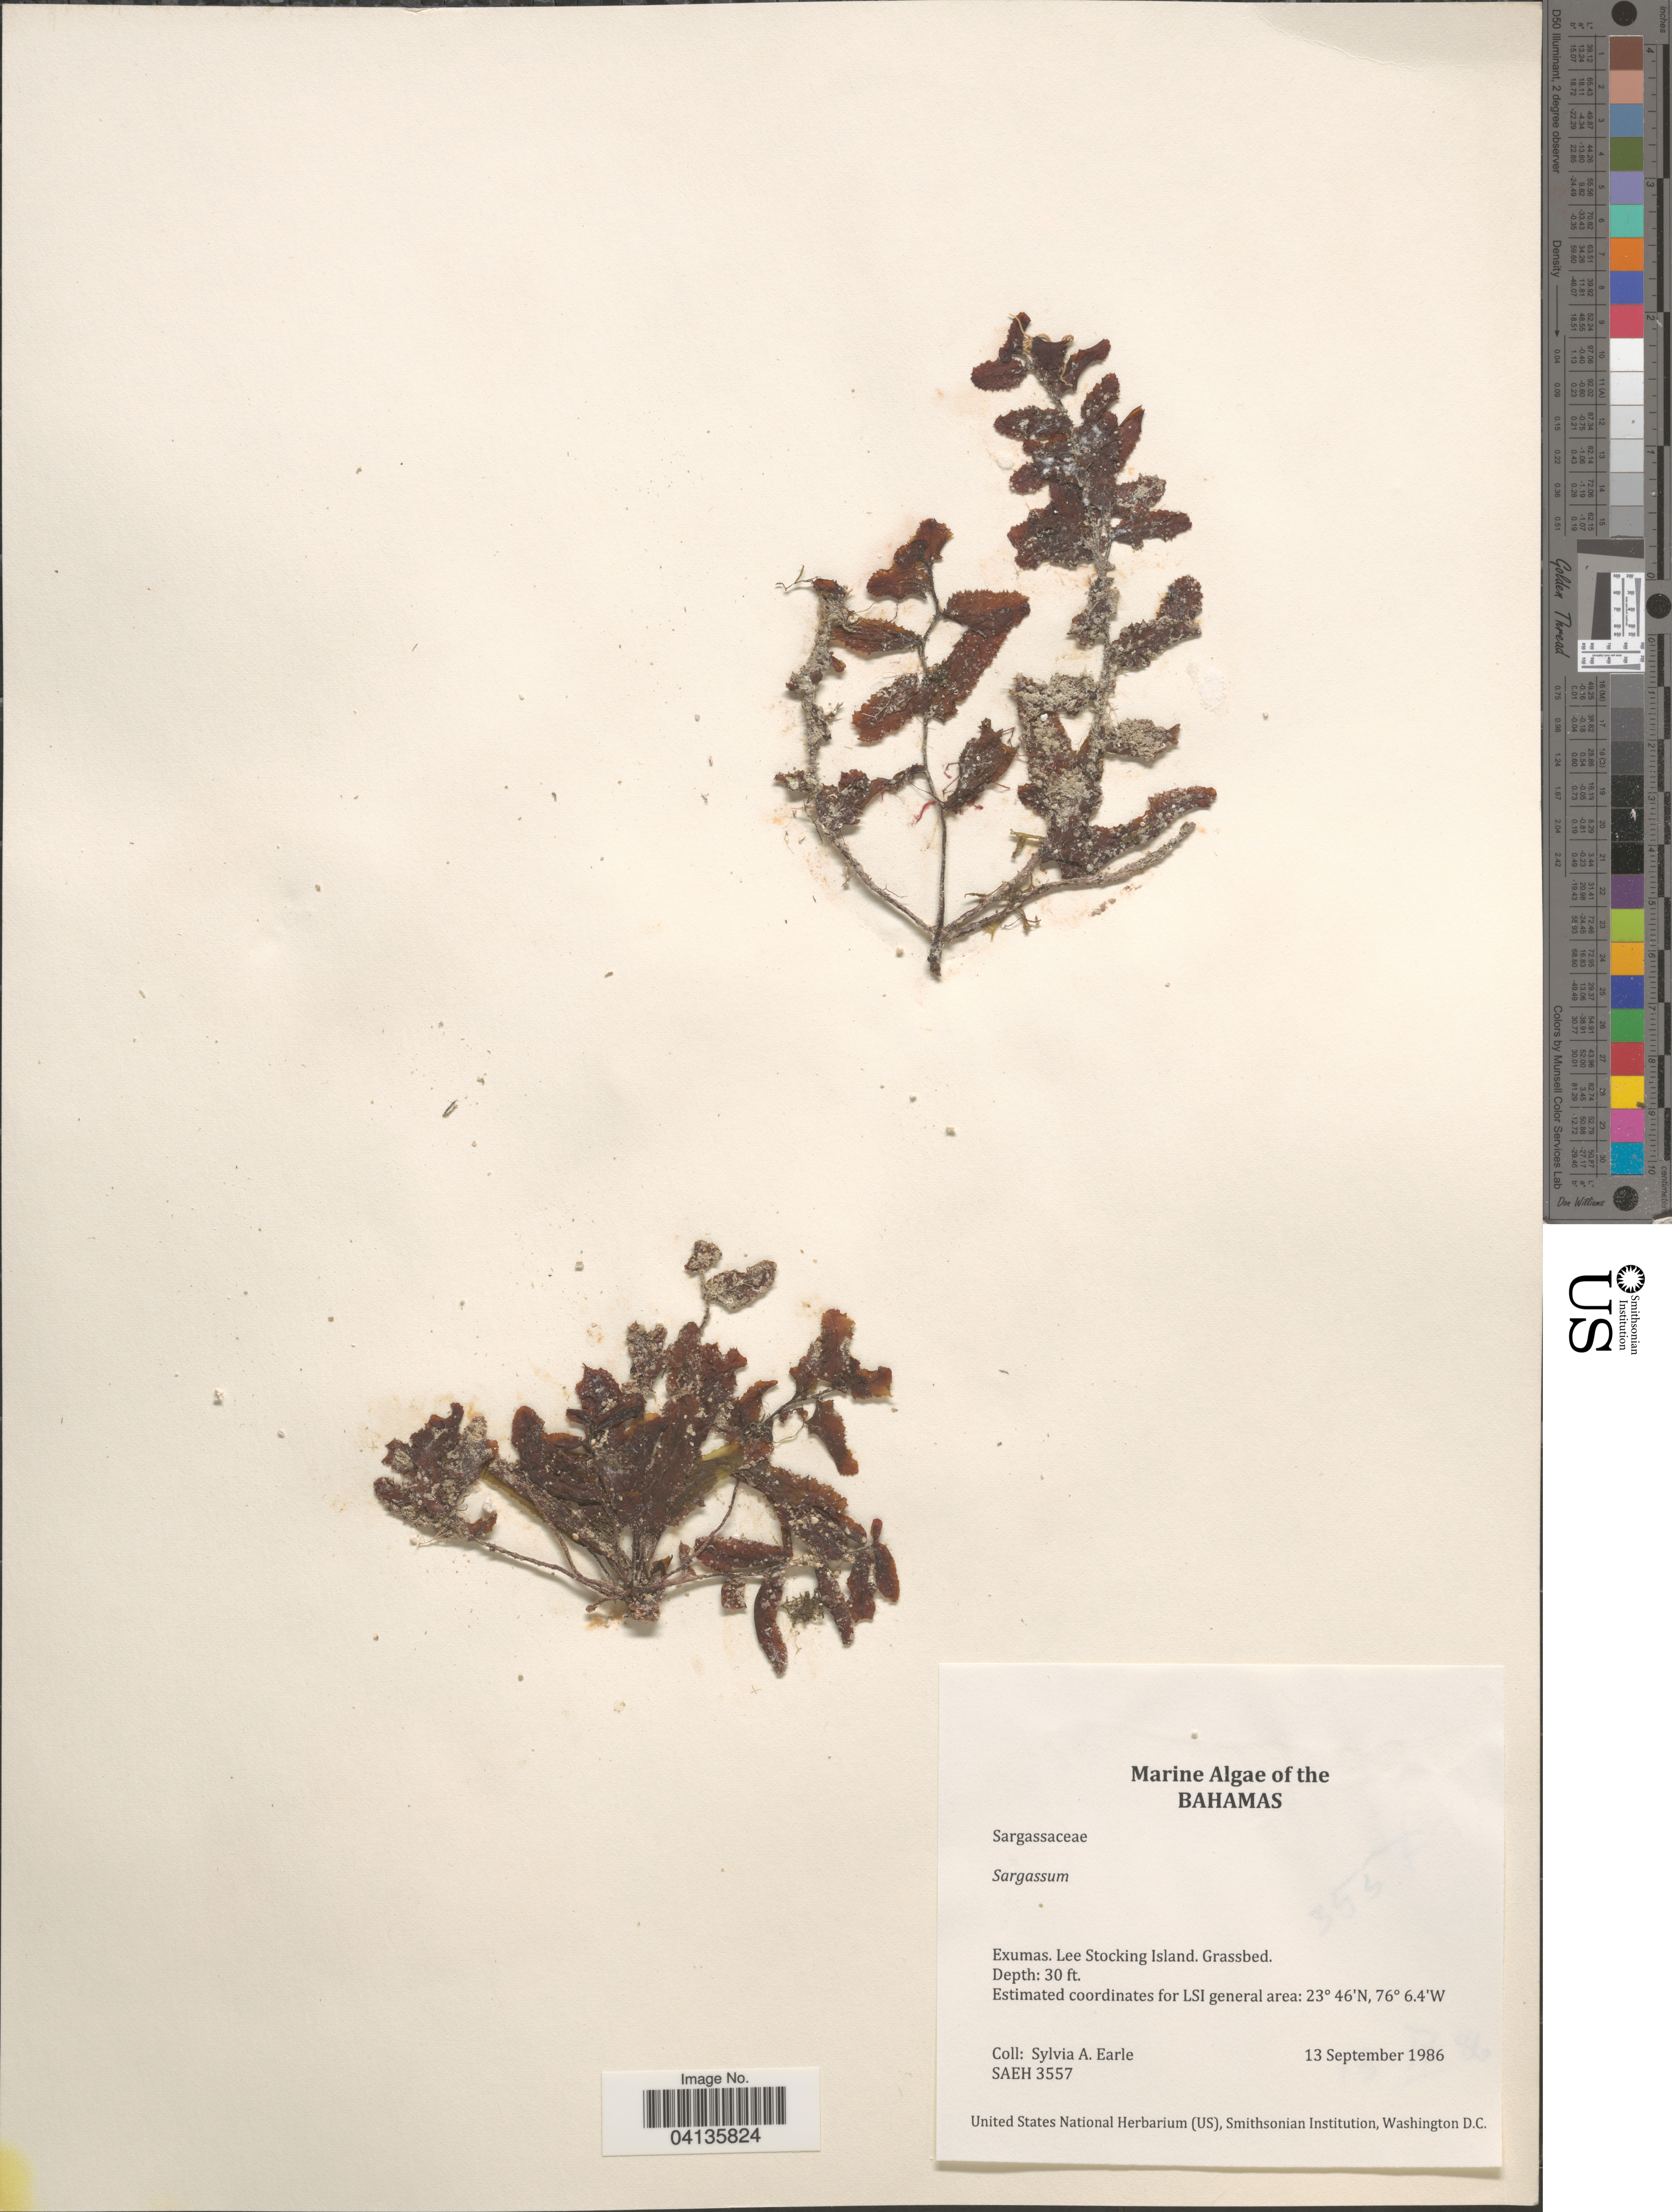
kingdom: Chromista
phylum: Ochrophyta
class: Phaeophyceae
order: Fucales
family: Sargassaceae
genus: Sargassum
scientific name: Sargassum sp.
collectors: S. A. Earle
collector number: SAEH 3557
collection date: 1986-09-13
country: Bahamas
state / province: Exuma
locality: Exumas. Lee Stocking Island.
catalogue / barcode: US 238669